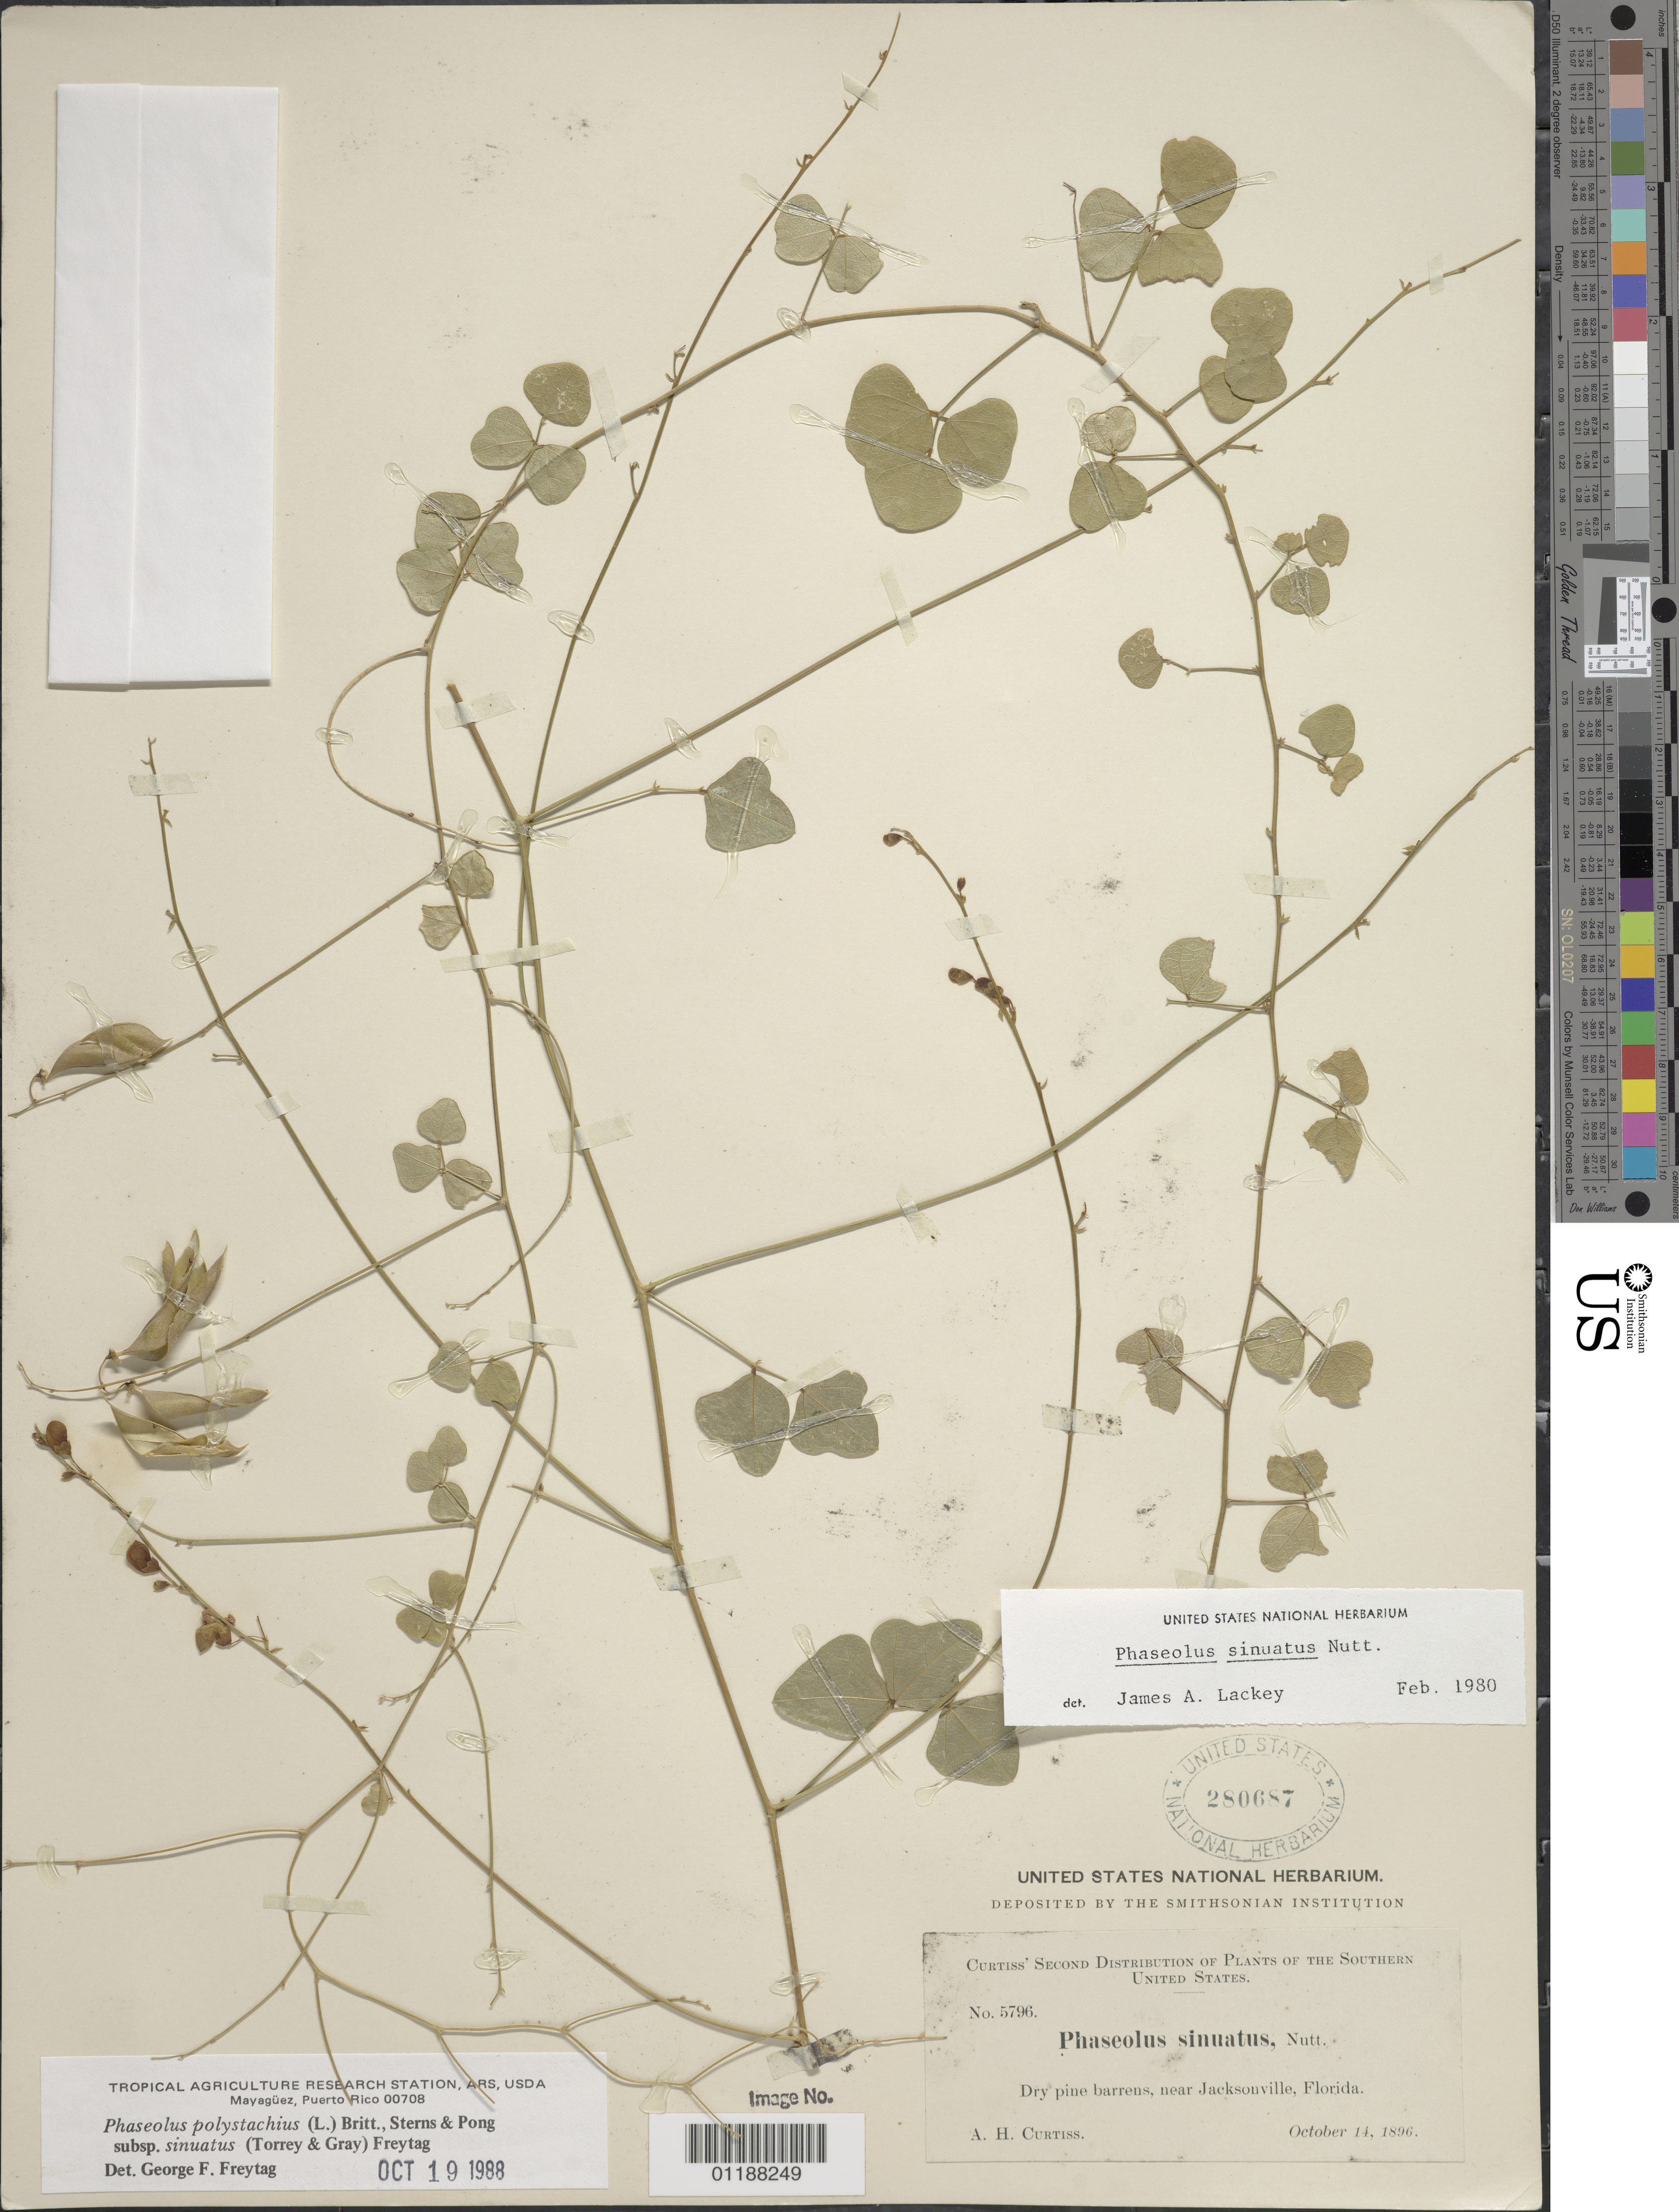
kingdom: Plantae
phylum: Tracheophyta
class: Magnoliopsida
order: Fabales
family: Fabaceae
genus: Phaseolus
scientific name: Phaseolus polystachios subsp. sinuatus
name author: (Nutt. ex Torr. & A. Gray) Freytag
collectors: A. H. Curtiss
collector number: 5796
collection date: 1896-10-14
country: United States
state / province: Florida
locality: The Southern United States, near Jacksonville.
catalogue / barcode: US 280687